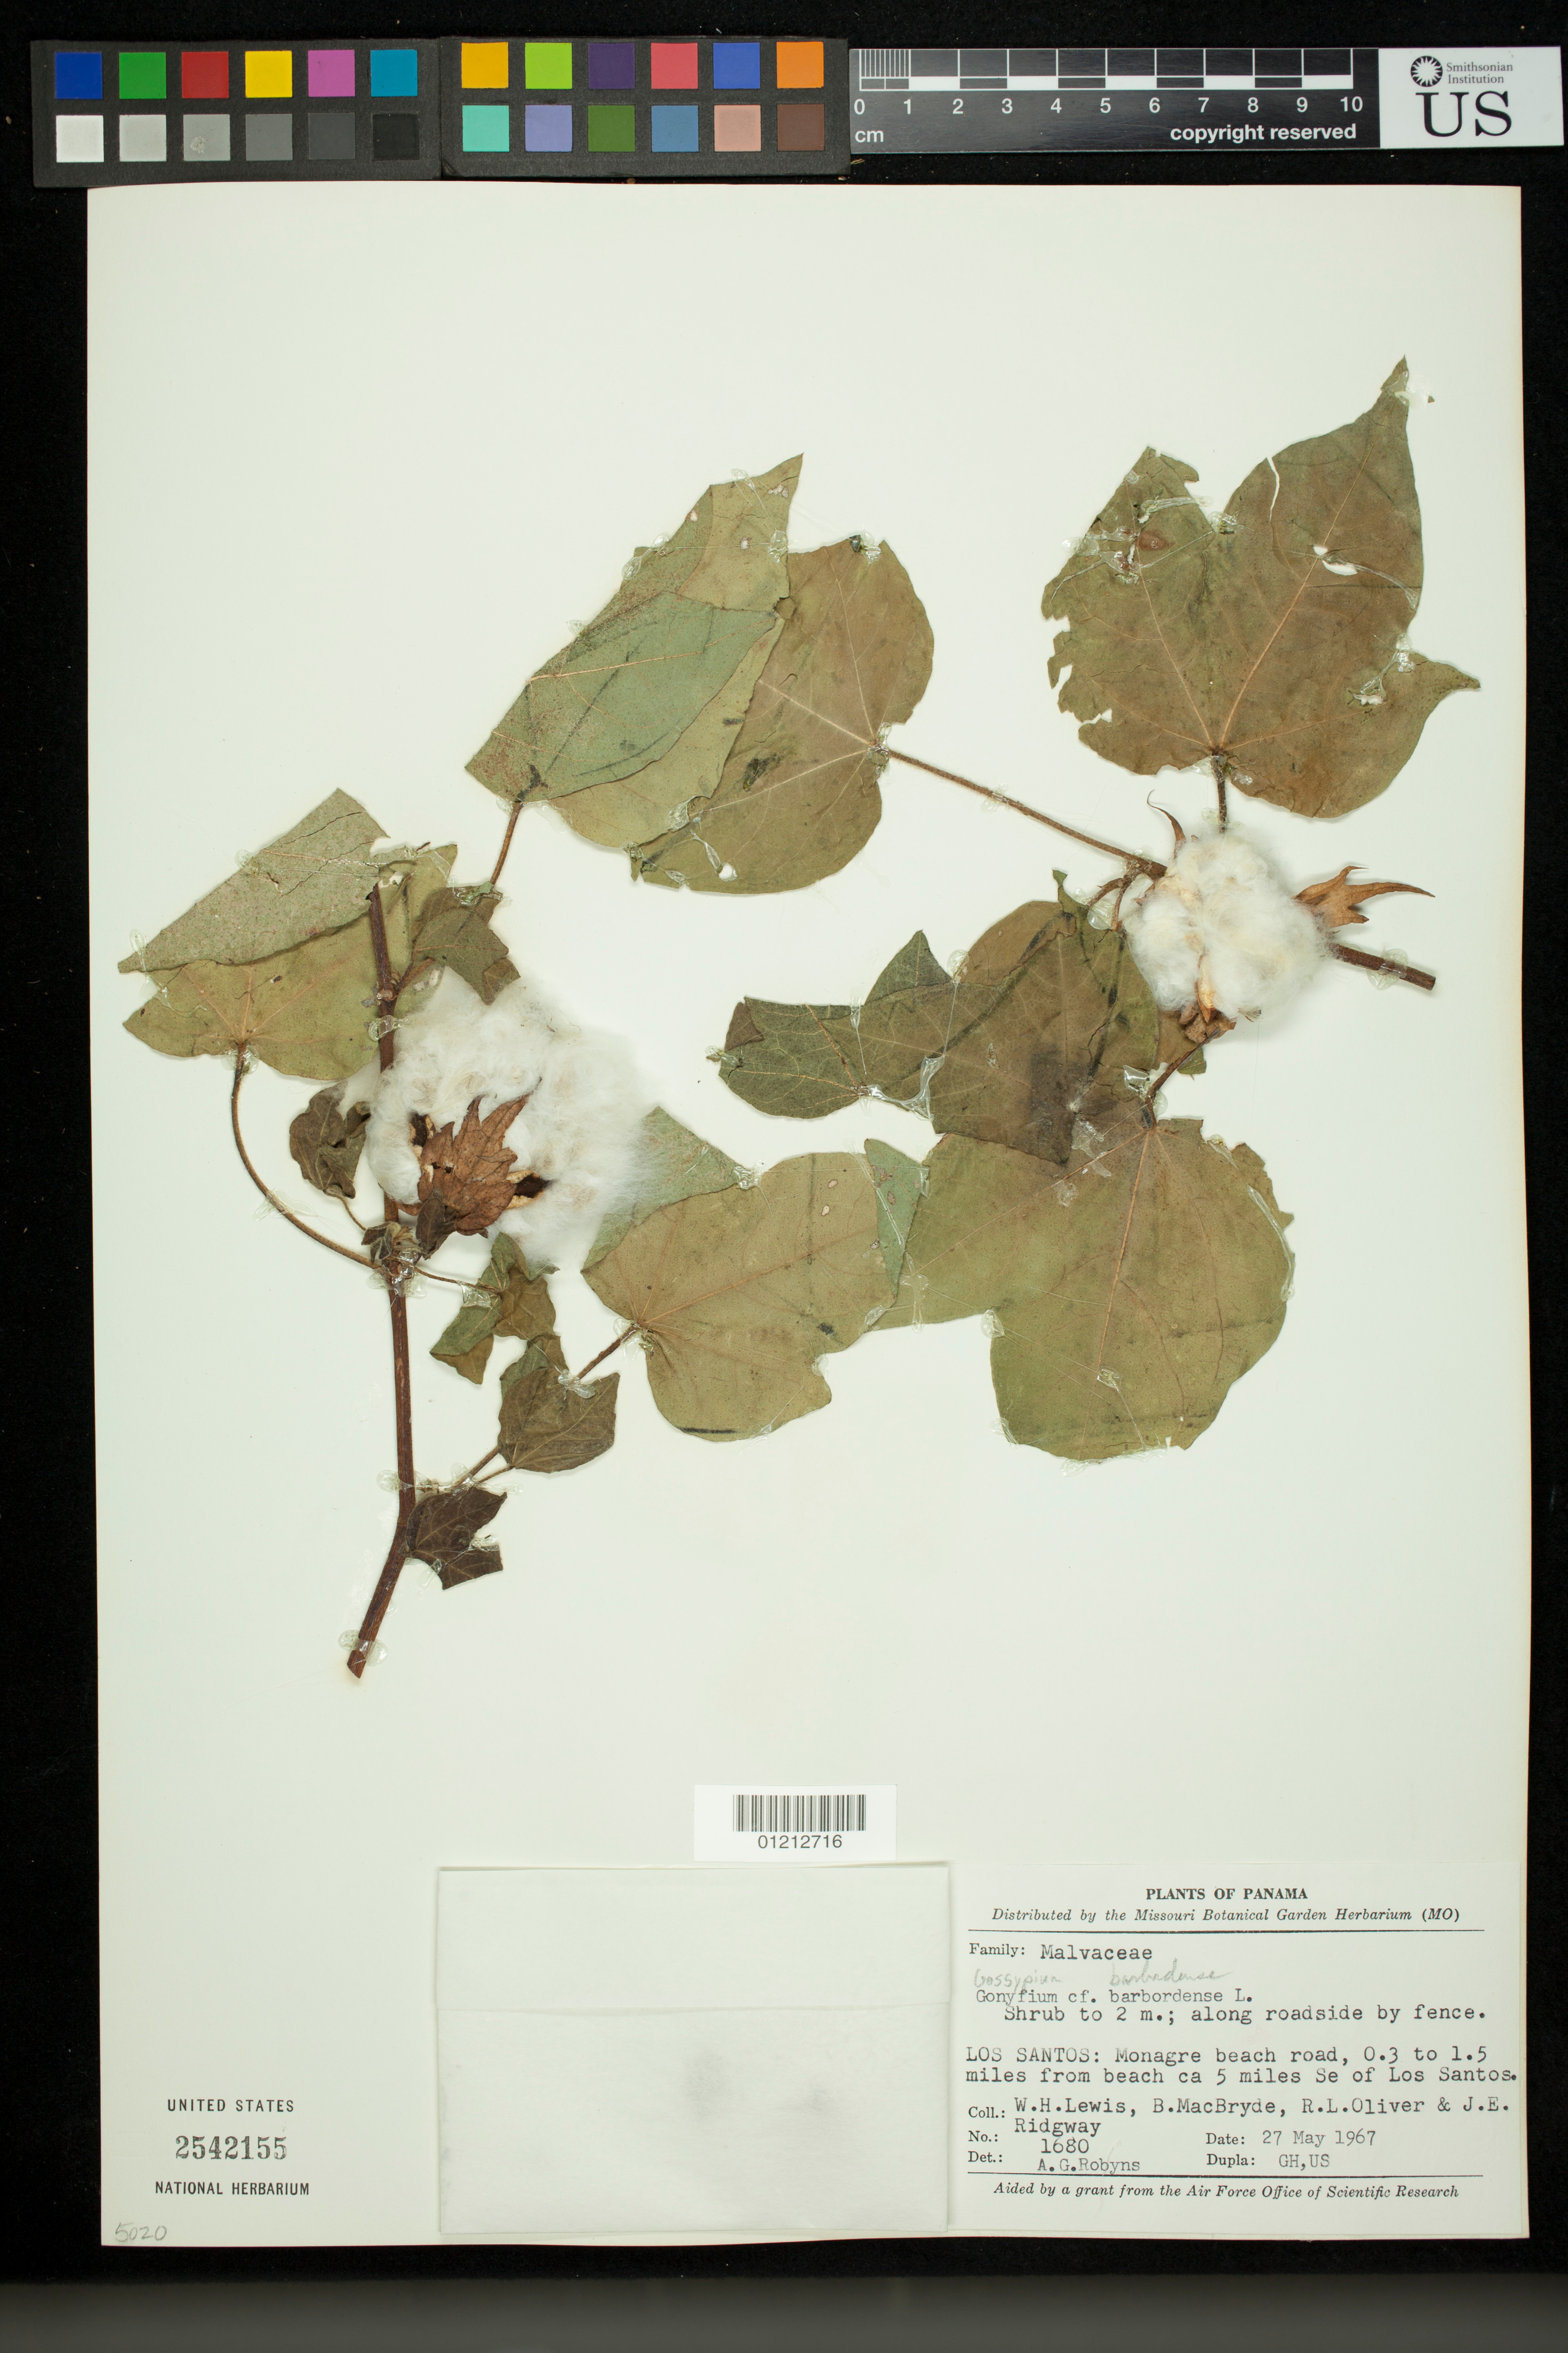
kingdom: Plantae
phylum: Tracheophyta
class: Magnoliopsida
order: Malvales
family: Malvaceae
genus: Gossypium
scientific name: Gossypium barbadense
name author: L.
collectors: A. G. Robyns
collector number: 1680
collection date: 1967-05-27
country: Panama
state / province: Los Santos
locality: Monagre Beach road, 0.3 to 1.5 miles from beach ca. 5 miles SE of Los Santos.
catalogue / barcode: US 2542155